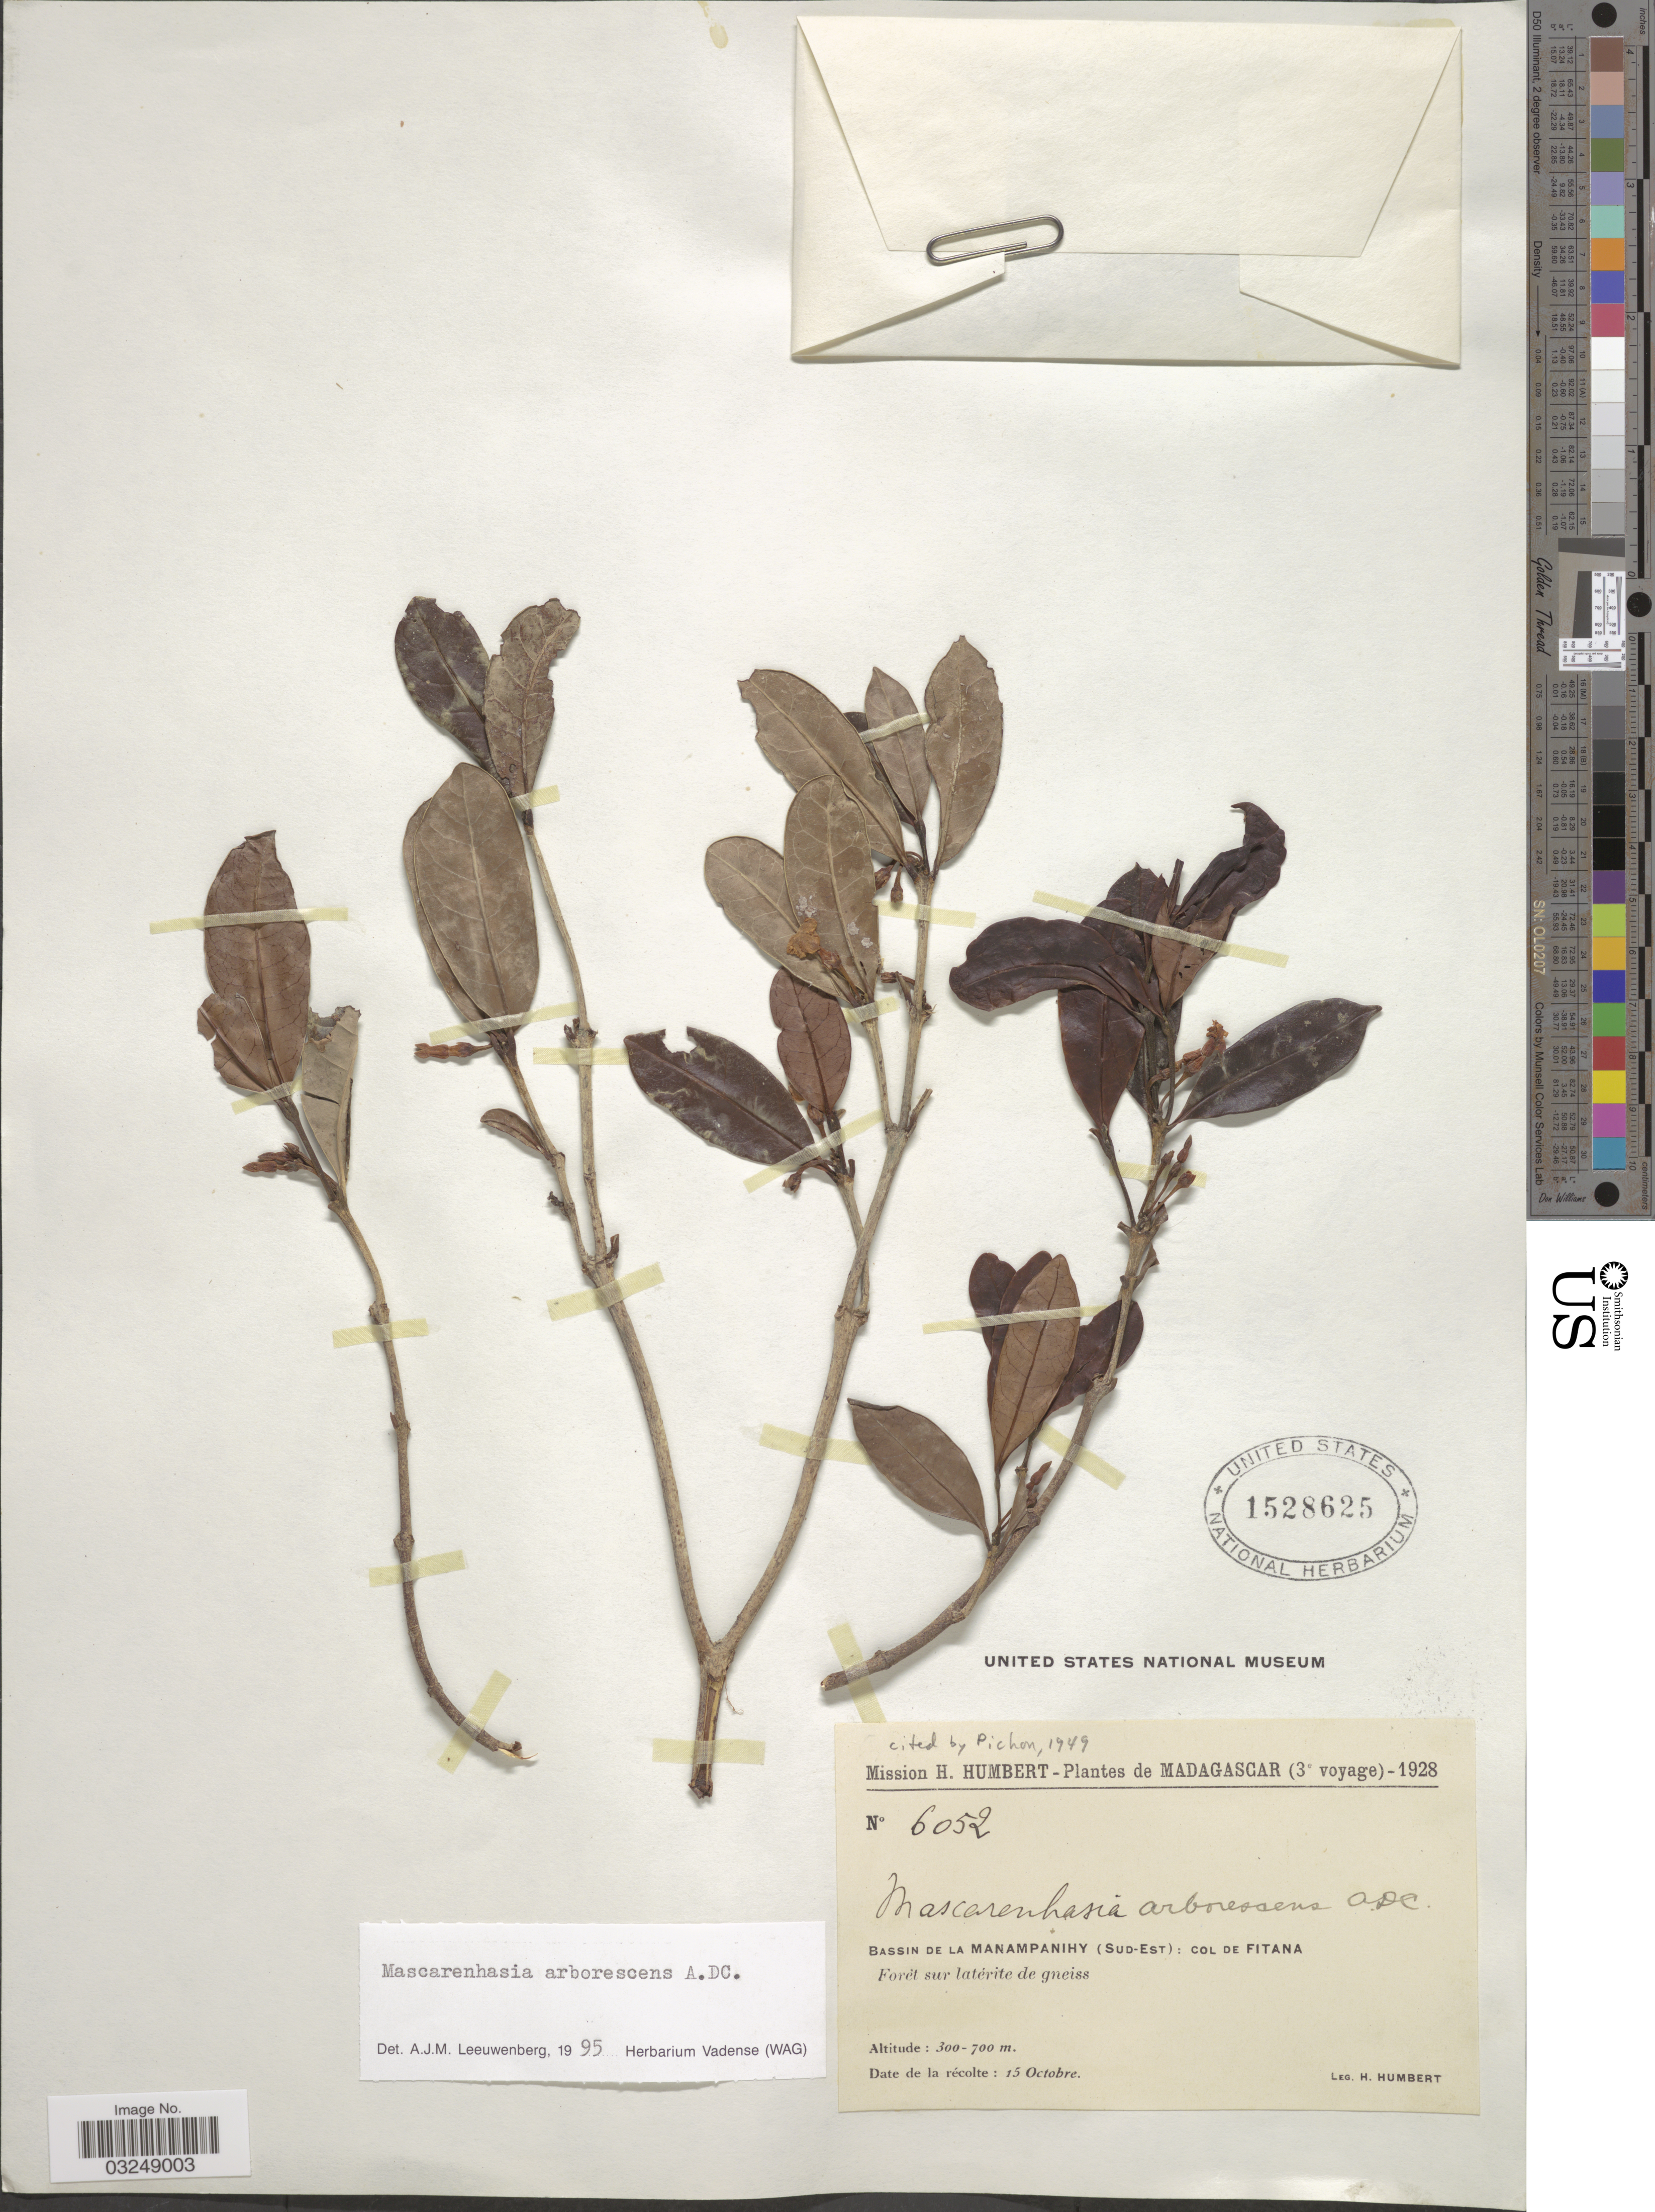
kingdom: Plantae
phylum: Tracheophyta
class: Magnoliopsida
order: Gentianales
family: Apocynaceae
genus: Mascarenhasia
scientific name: Mascarenhasia arborescens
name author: A. DC.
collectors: H. Humbert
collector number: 6052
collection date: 1928-10-15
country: Madagascar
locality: Bassin de La Manampanihy (Sud-Est): Col de Fitana. Forêt sur latérite de gneiss.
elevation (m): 300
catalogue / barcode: US 1528625